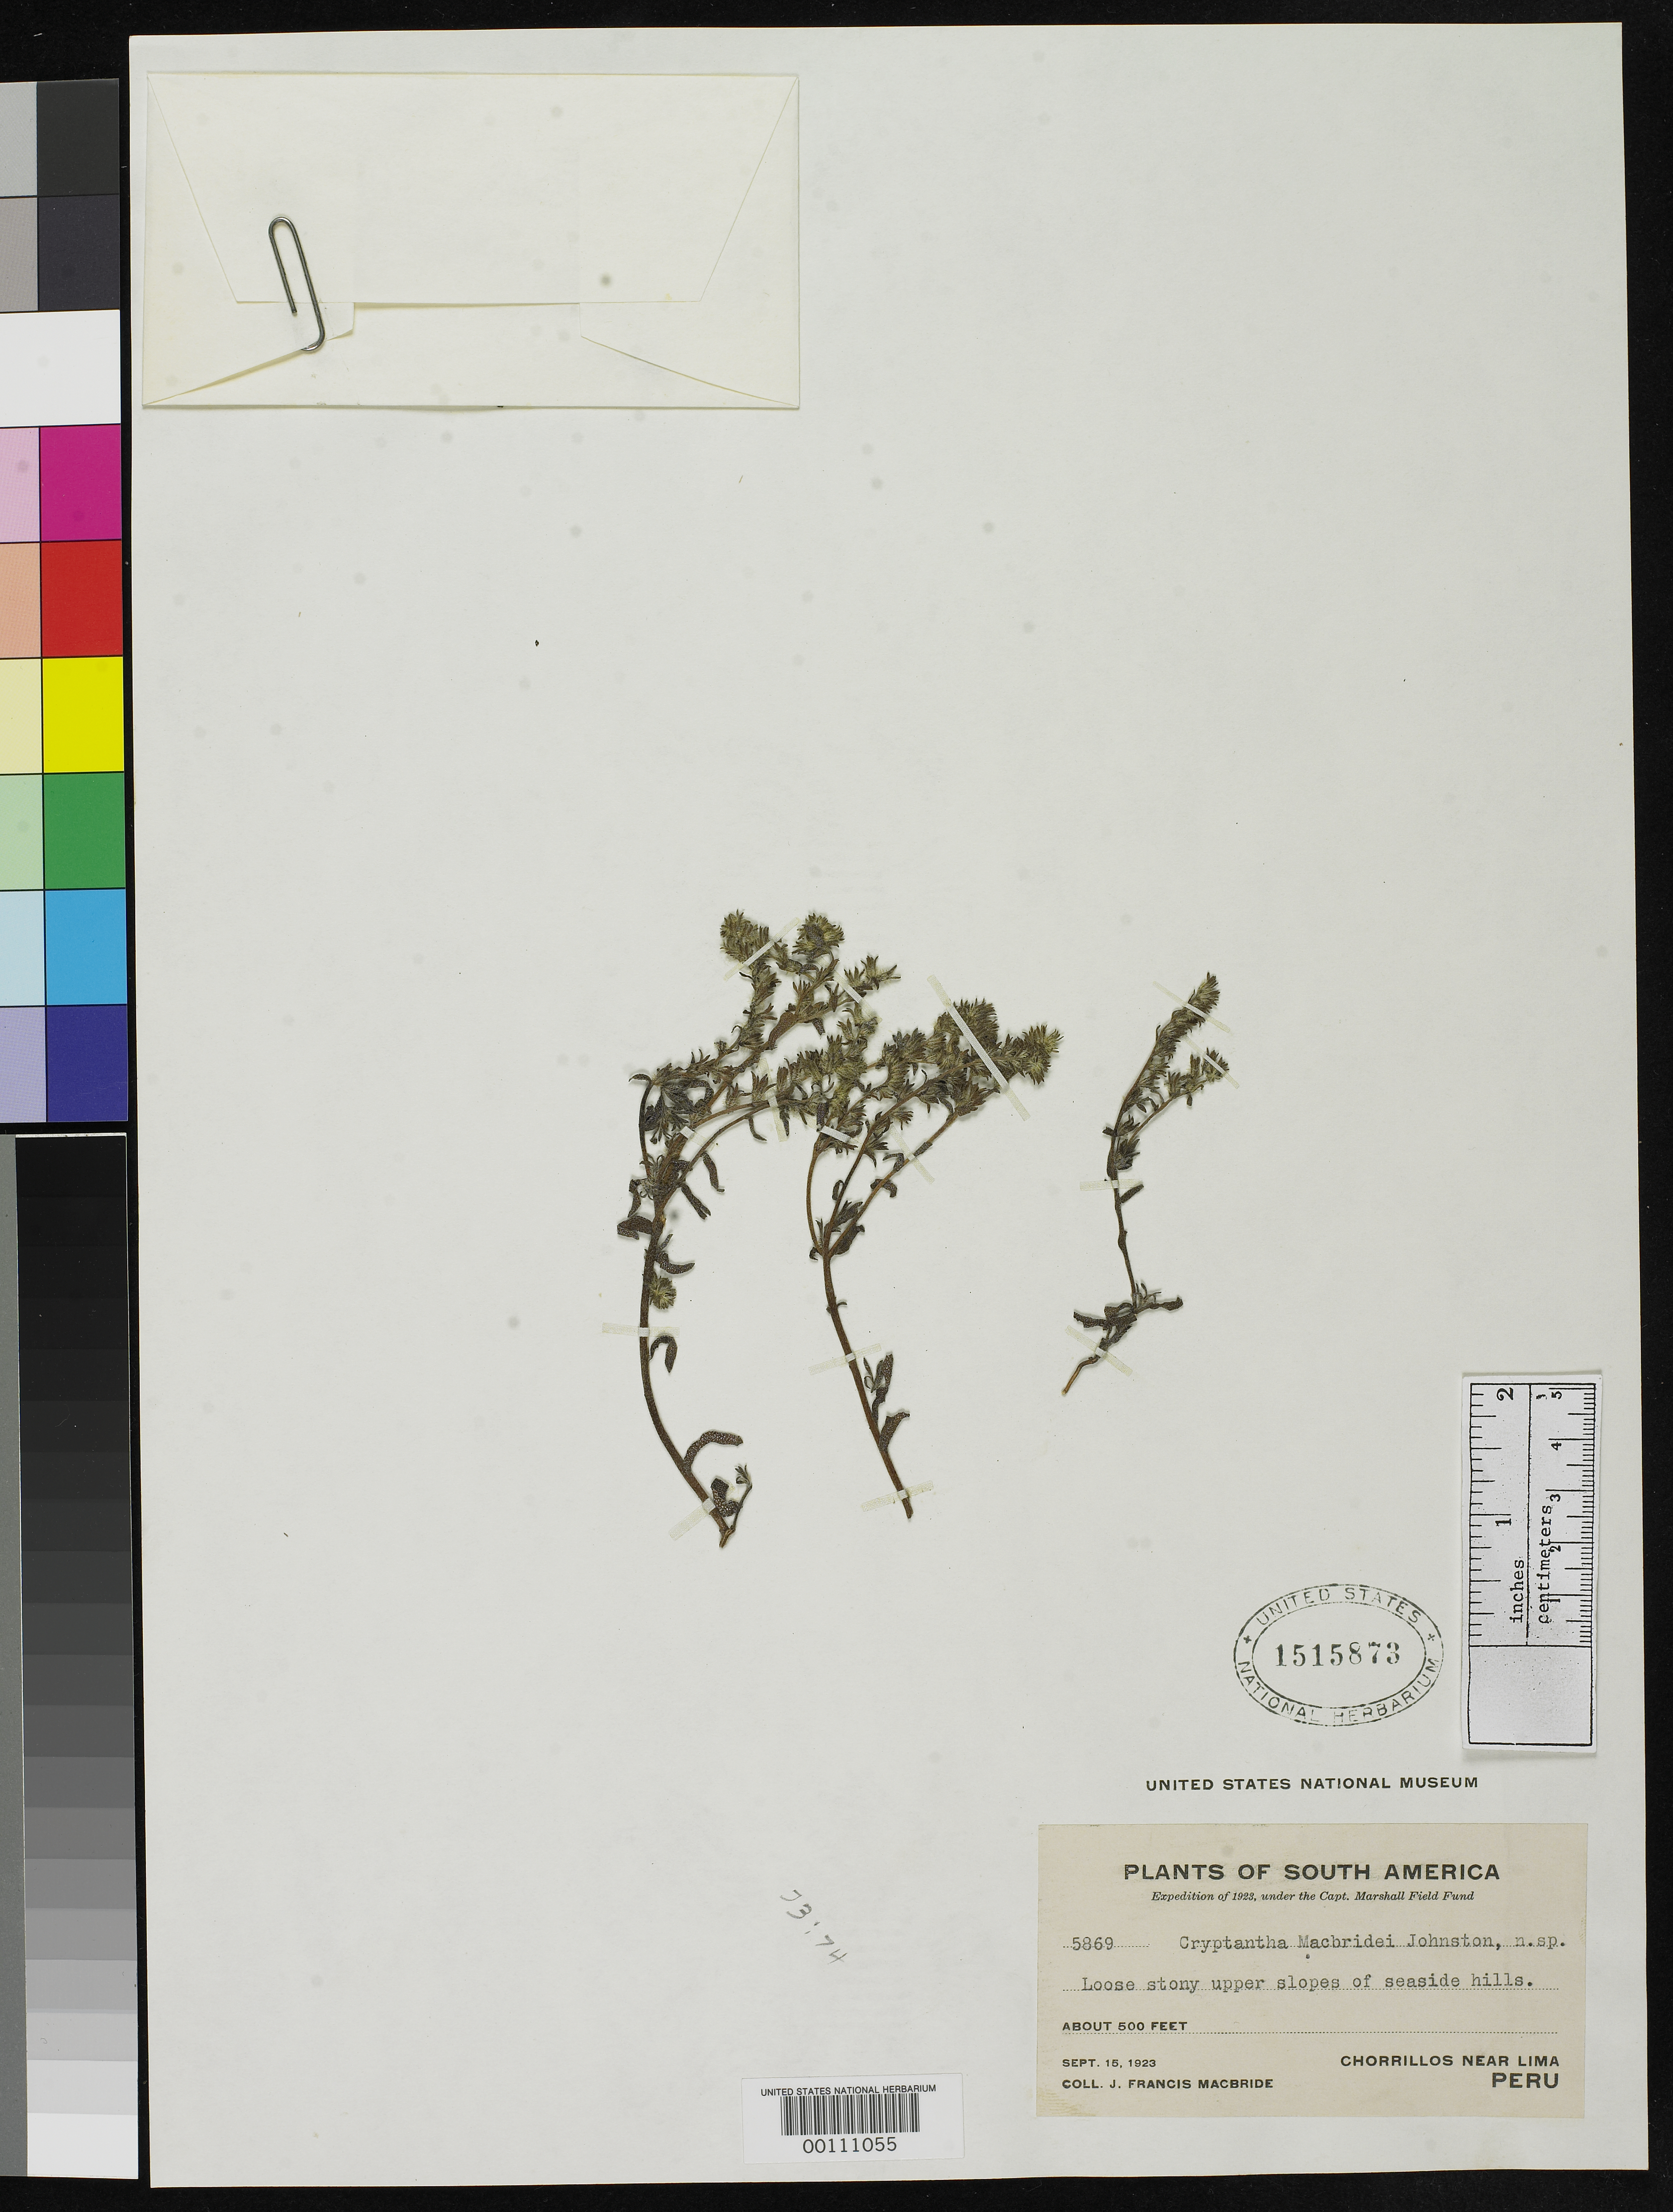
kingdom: Plantae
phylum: Tracheophyta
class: Magnoliopsida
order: Boraginales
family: Boraginaceae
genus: Cryptantha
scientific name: Cryptantha macbridei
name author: I.M. Johnst.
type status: Isotype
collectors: J. F. Macbride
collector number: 5869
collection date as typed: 15 Sep 1923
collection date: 1923-09-15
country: Peru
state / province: Lima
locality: Chorrillos near Lima.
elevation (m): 152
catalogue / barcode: US 1515873